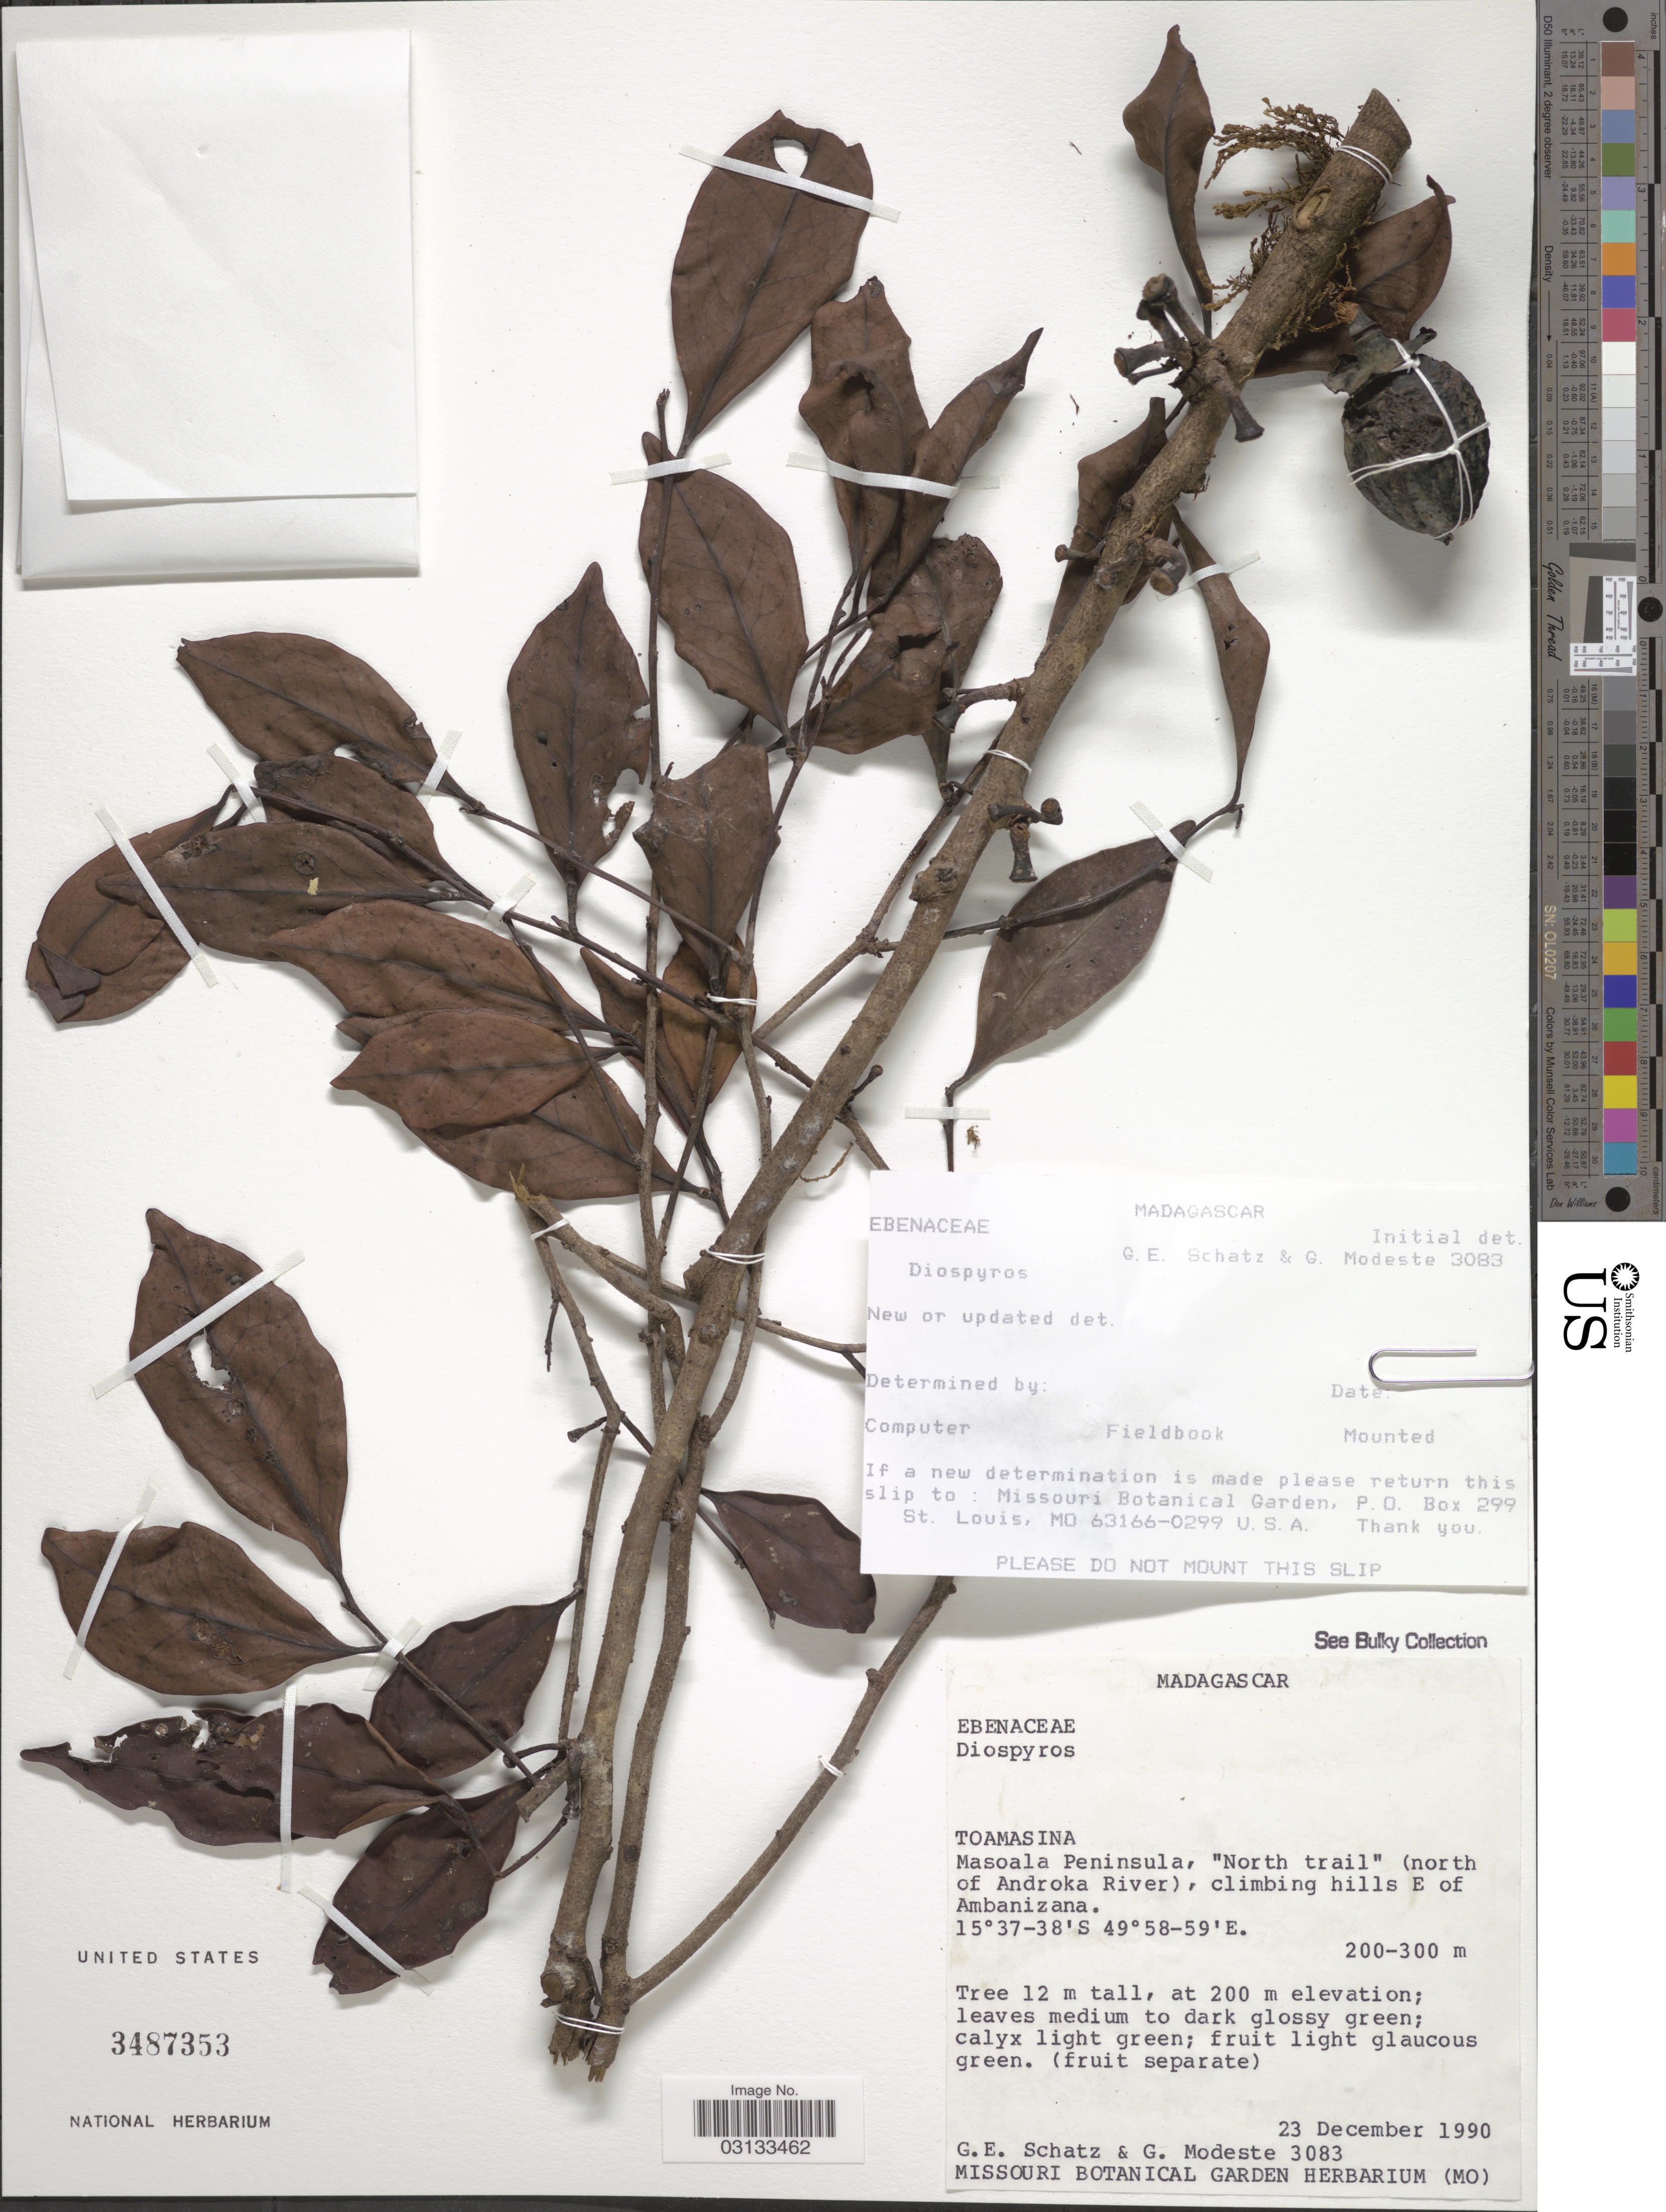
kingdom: Plantae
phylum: Tracheophyta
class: Magnoliopsida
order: Ericales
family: Ebenaceae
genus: Diospyros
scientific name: Diospyros sp.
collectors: G. Schatz & G. Modeste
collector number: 3083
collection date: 1990-12-23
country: Madagascar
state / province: Analanjirofo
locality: Masoala Peninsula, "North trail" (north of Androka River), climbing hills E of Ambanizana.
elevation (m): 200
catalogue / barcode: US 3487353